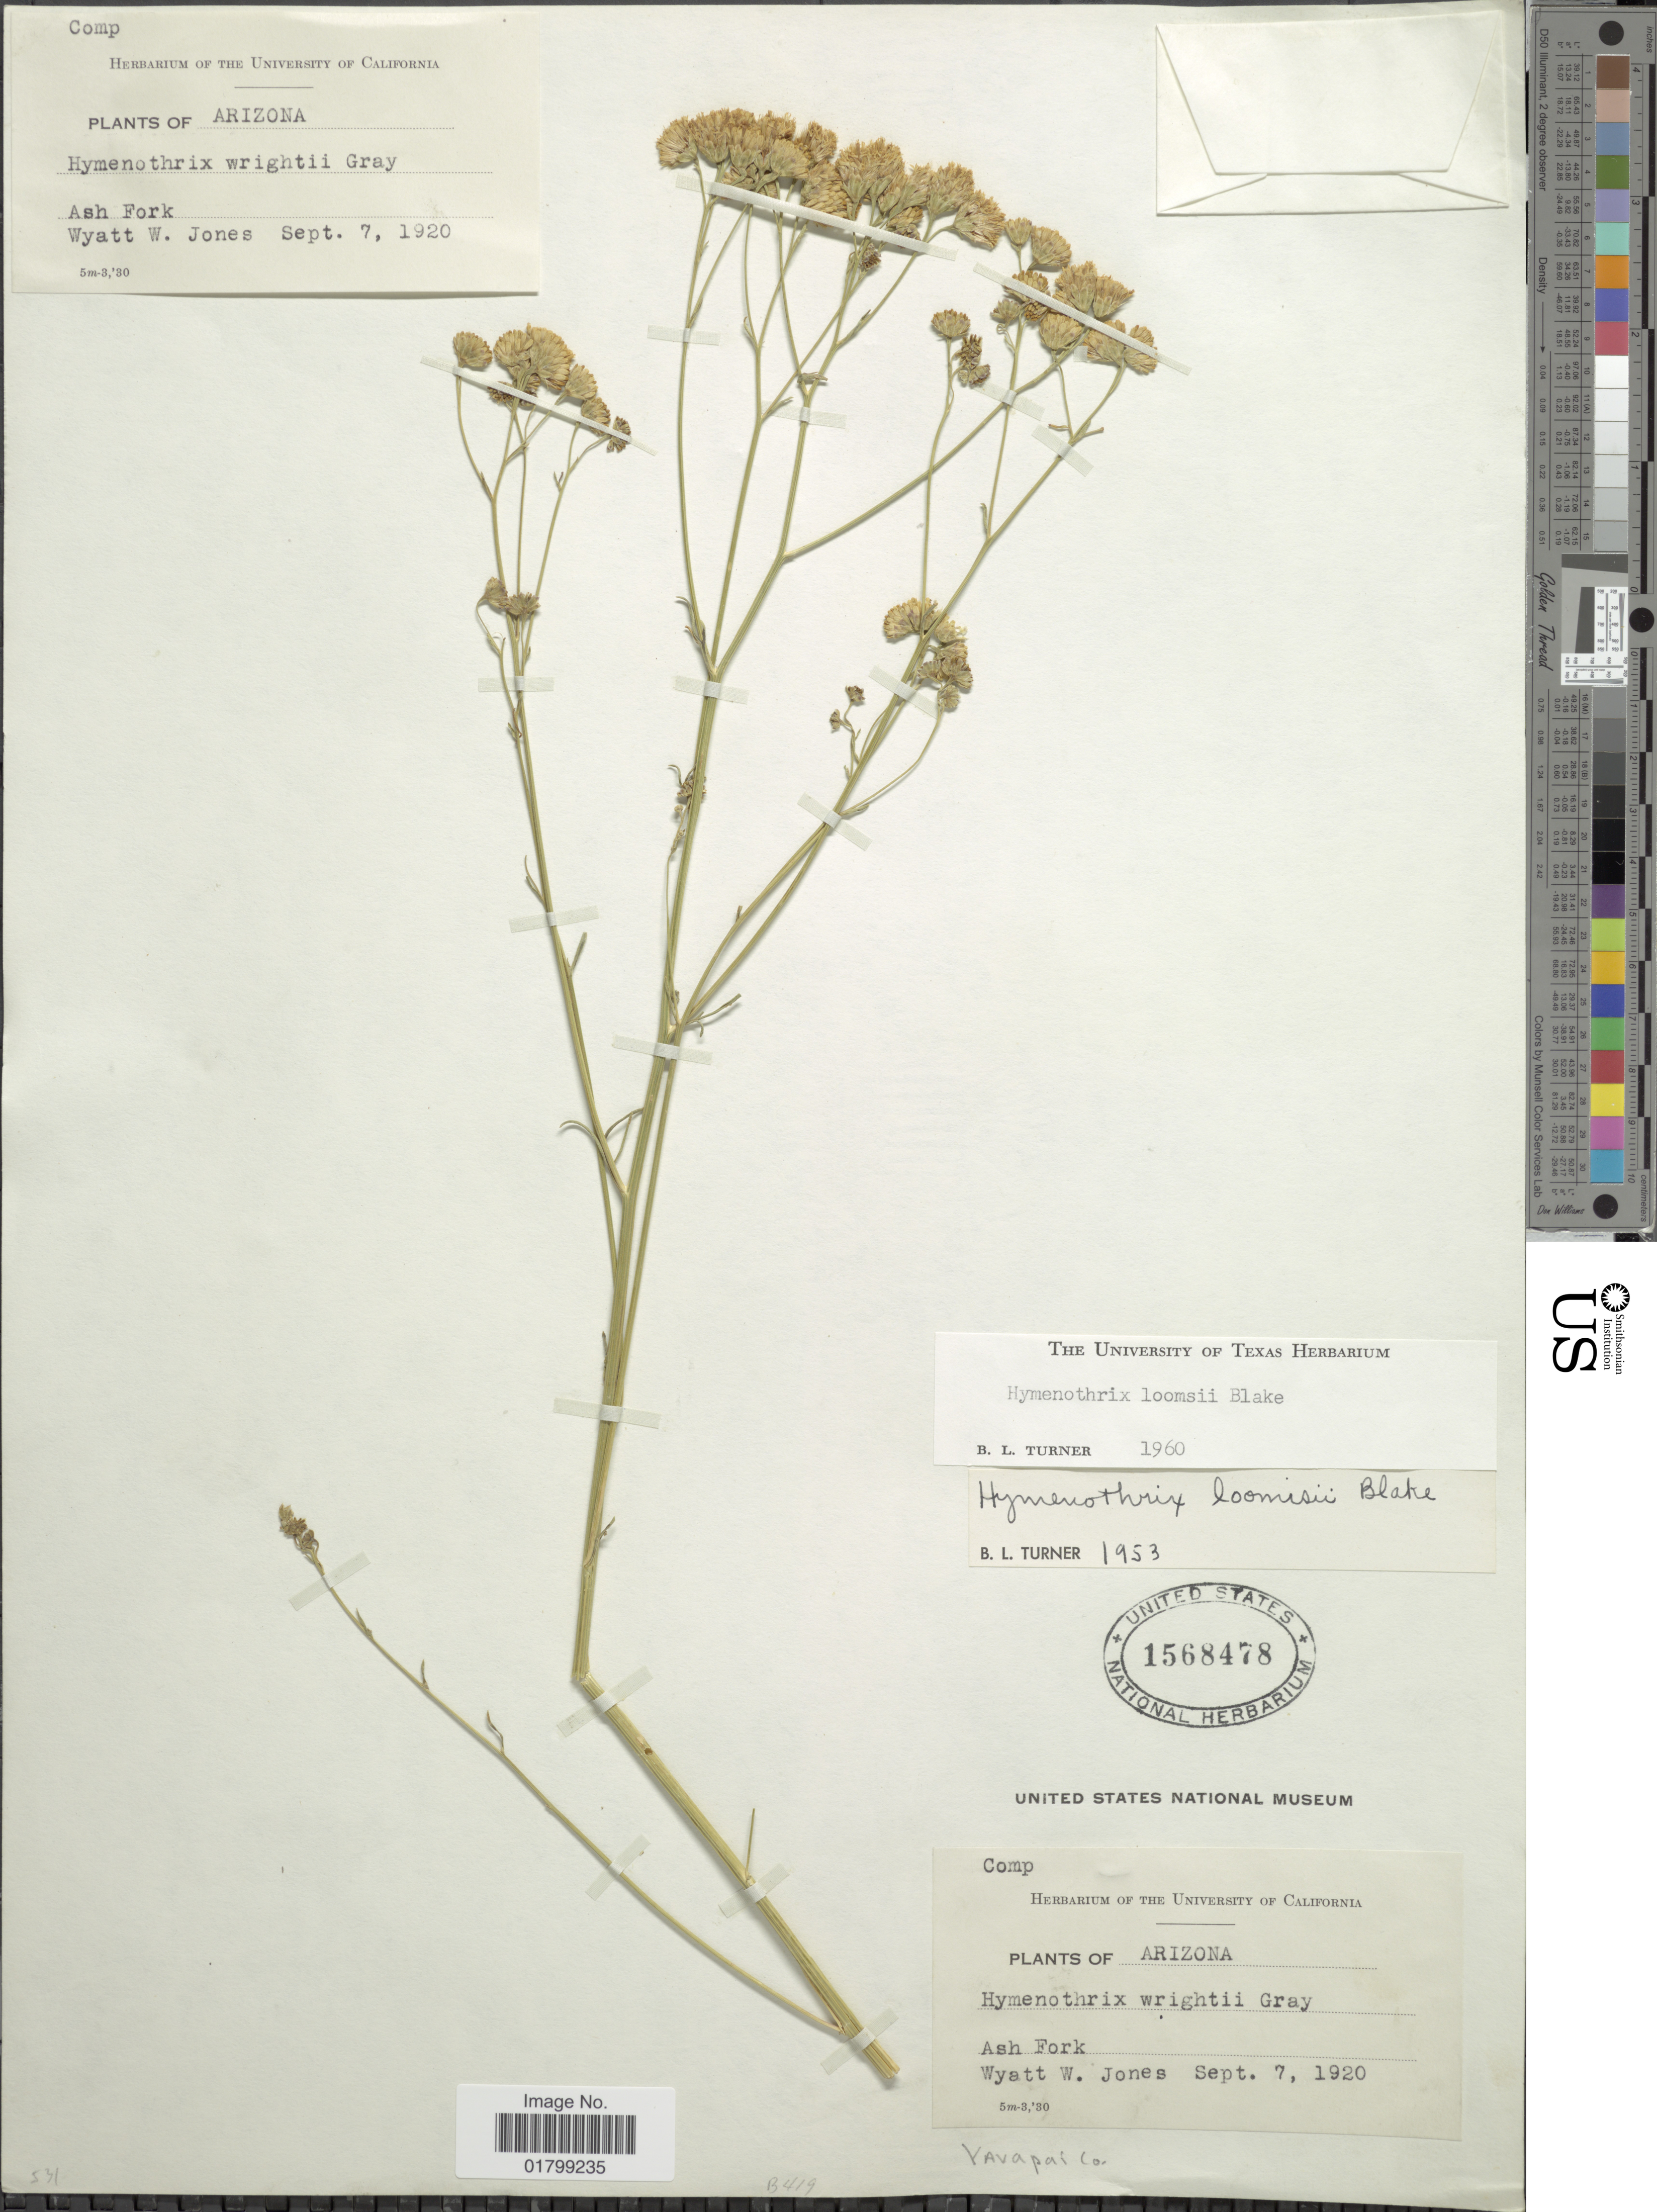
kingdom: Plantae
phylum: Tracheophyta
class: Magnoliopsida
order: Asterales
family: Asteraceae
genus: Hymenothrix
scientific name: Hymenothrix loomisii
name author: S.F. Blake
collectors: W. W. Jones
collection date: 1920-09-07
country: United States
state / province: Arizona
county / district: Yavapai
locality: Ash Fork, Yavapai Co.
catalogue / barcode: US 1568478